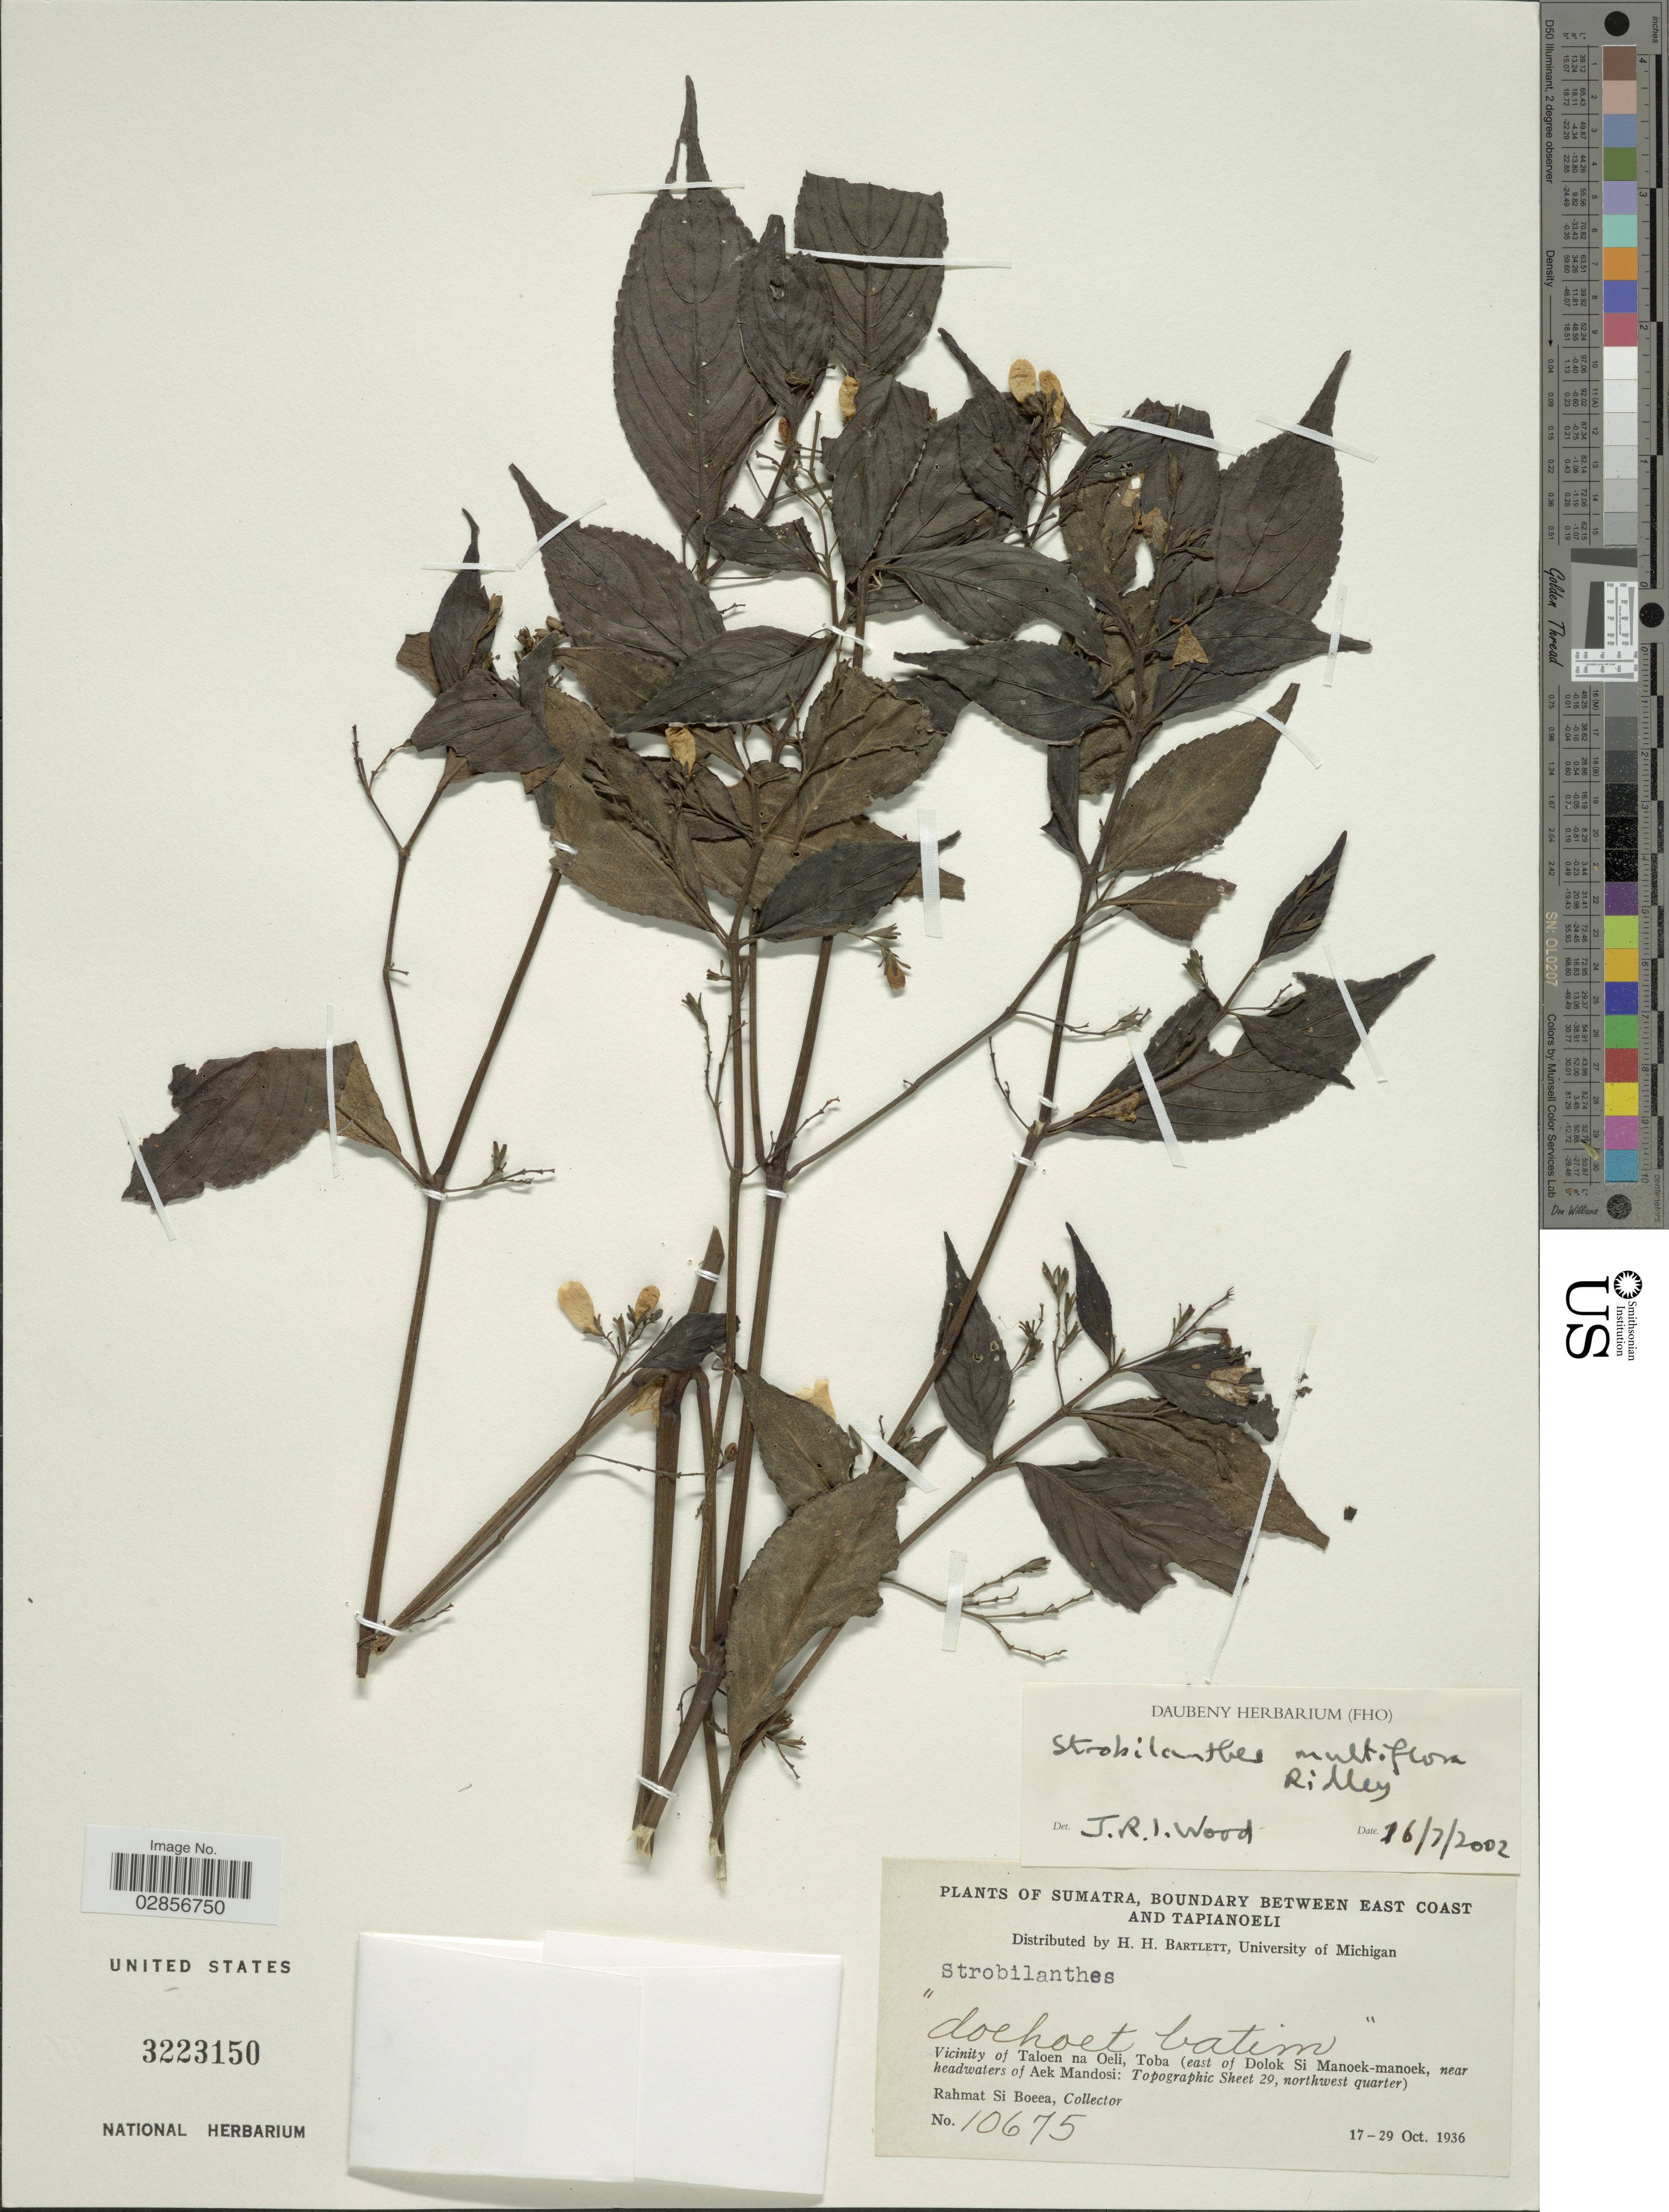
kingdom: Plantae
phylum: Tracheophyta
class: Magnoliopsida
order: Lamiales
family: Acanthaceae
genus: Strobilanthes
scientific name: Strobilanthes multiflora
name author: Ridl.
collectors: Rahmat Si Boeea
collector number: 10675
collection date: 1936-10-17/1936-10-29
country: Indonesia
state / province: Sumatra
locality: Boundary between East Coast and Tapianoeli. Vicinity of Taloen na Oeli, Toba (east of Dolok Si Manoek-manoek, near headwaters of Aek Mandosi: Topographic Sheet 29, northwest quarter).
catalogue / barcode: US 3223150